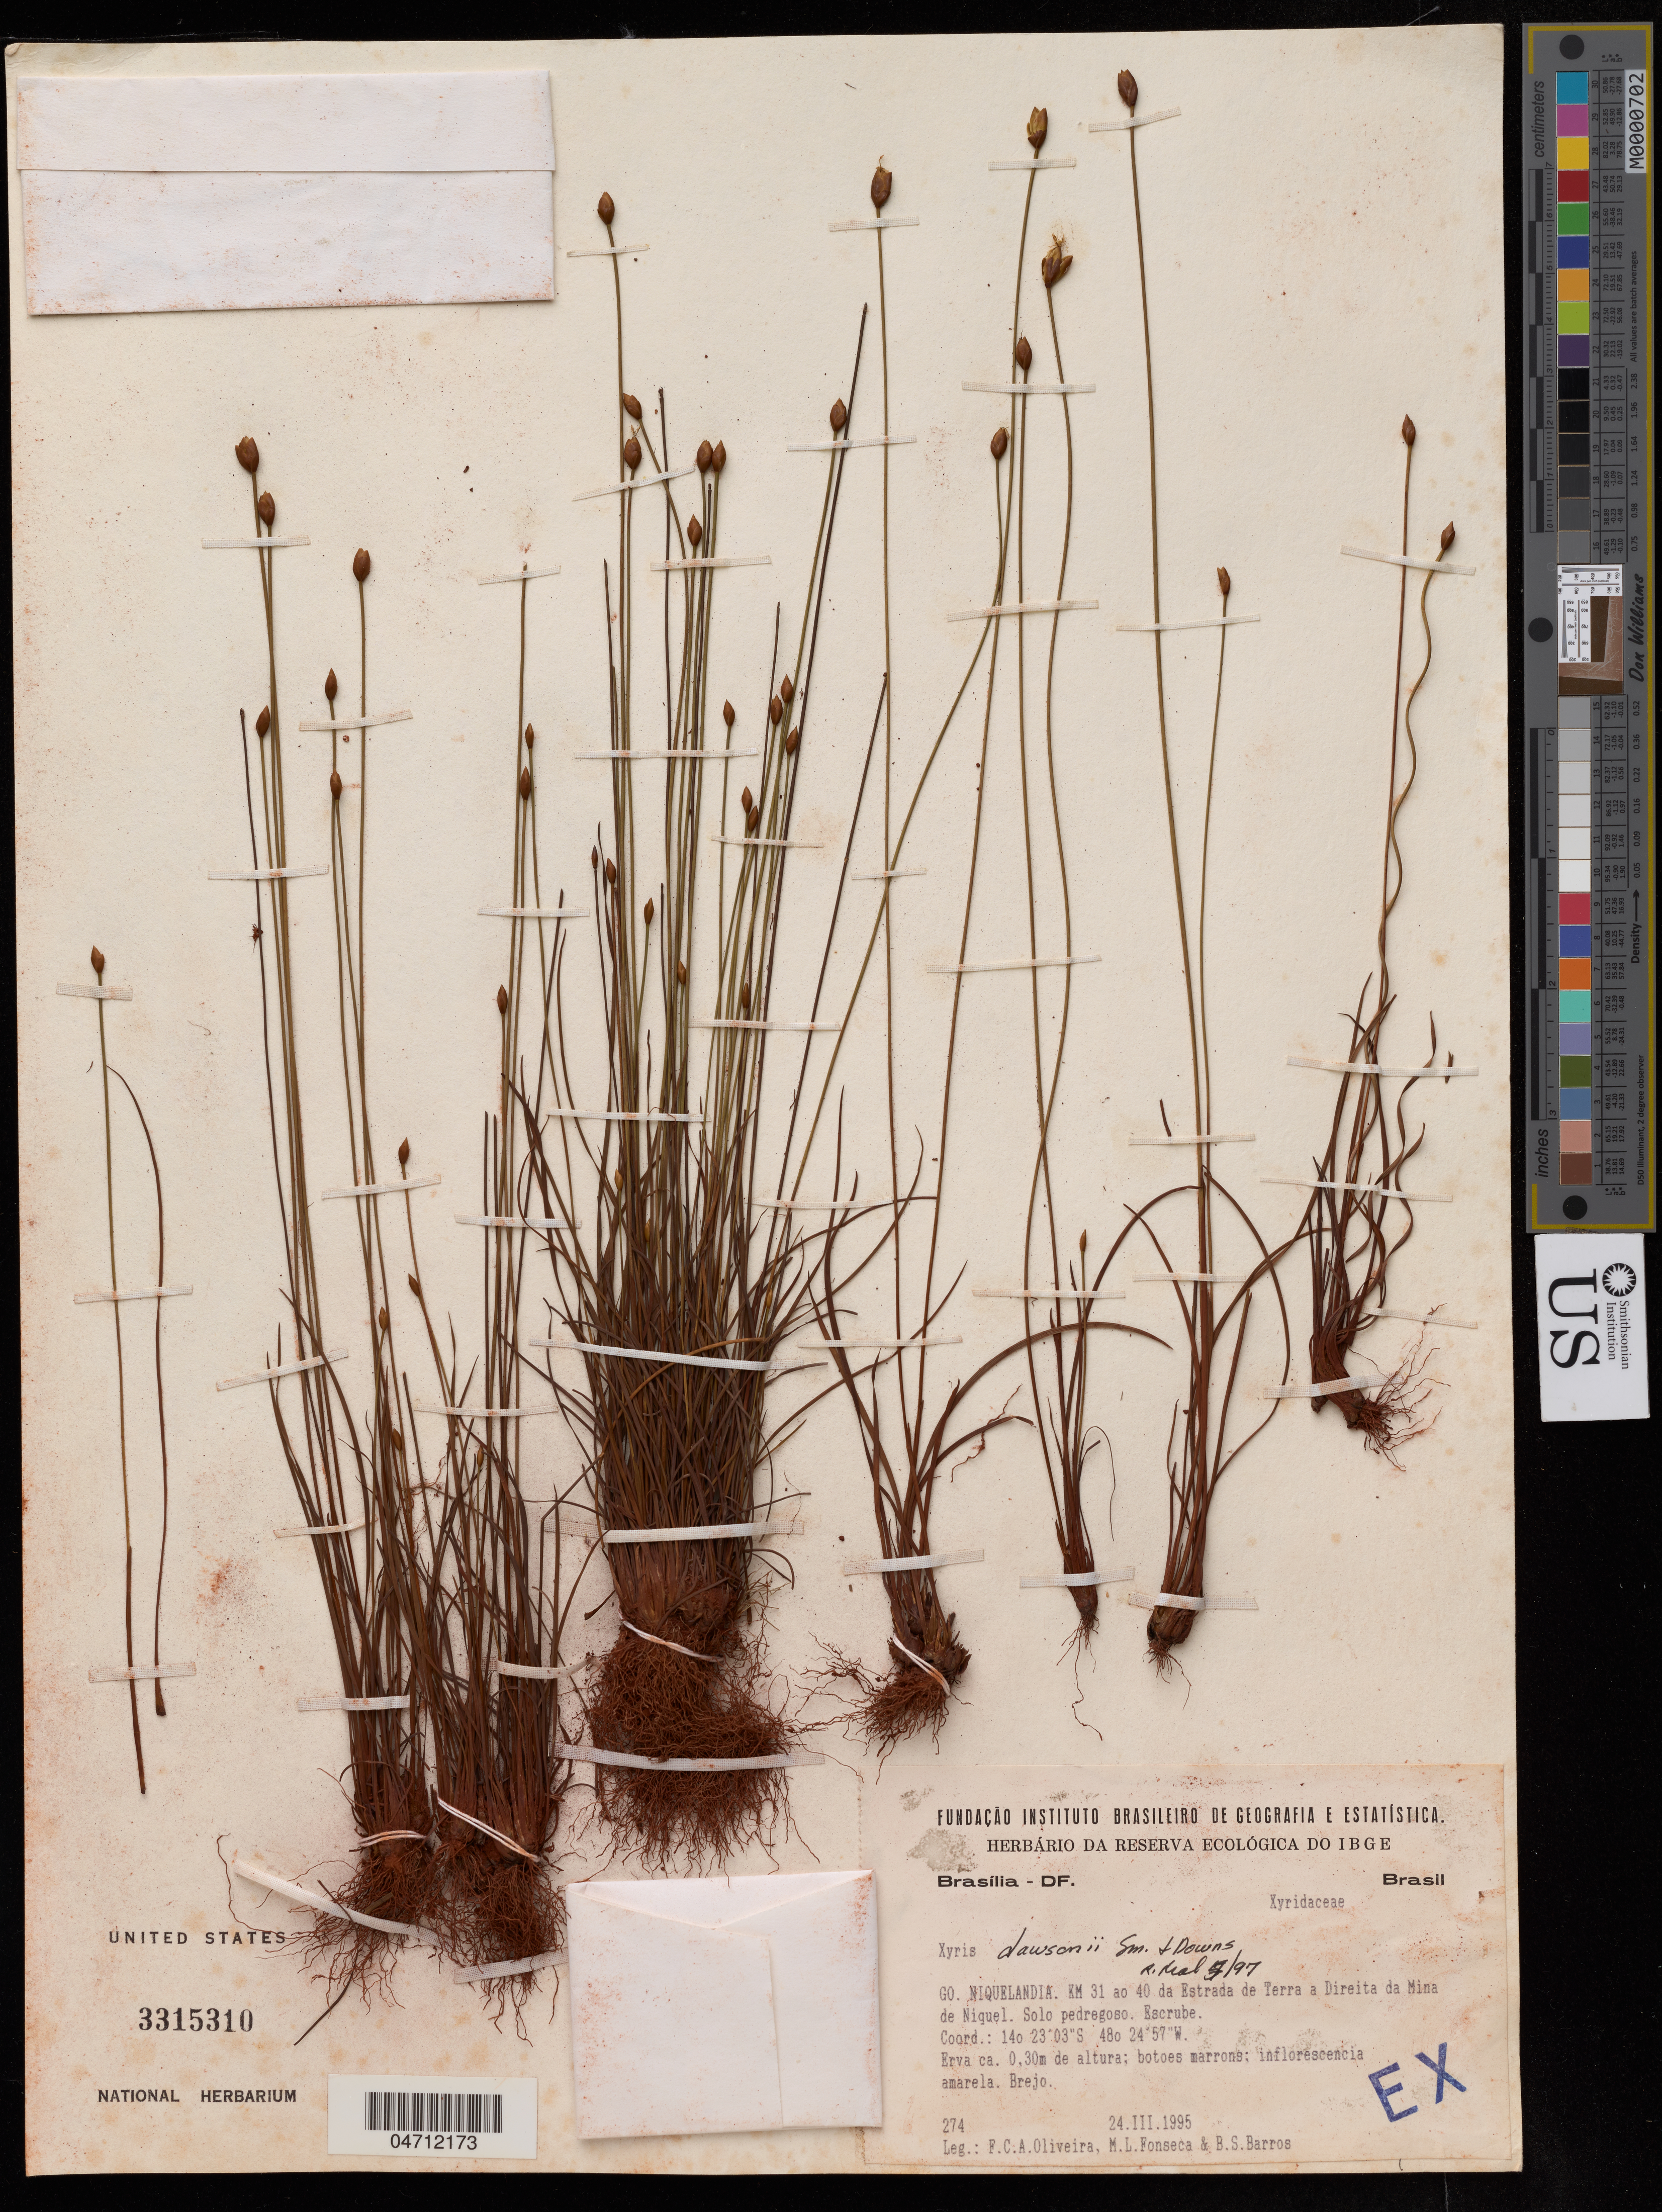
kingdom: Plantae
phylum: Tracheophyta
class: Liliopsida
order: Poales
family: Xyridaceae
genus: Xyris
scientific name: Xyris dawsonii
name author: L.B. Sm. & Downs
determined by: Kral, Robert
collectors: F. C. A. Oliveira, M. Fonseca & B. S. Barros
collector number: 274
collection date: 1995-03-24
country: Brazil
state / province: Goiás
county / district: Niquelândia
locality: Km 31 ao 40 da Estrada da Terra a Direita da Mina de Niquel. Solo pedregoso. Escrube.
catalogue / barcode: US 3315310